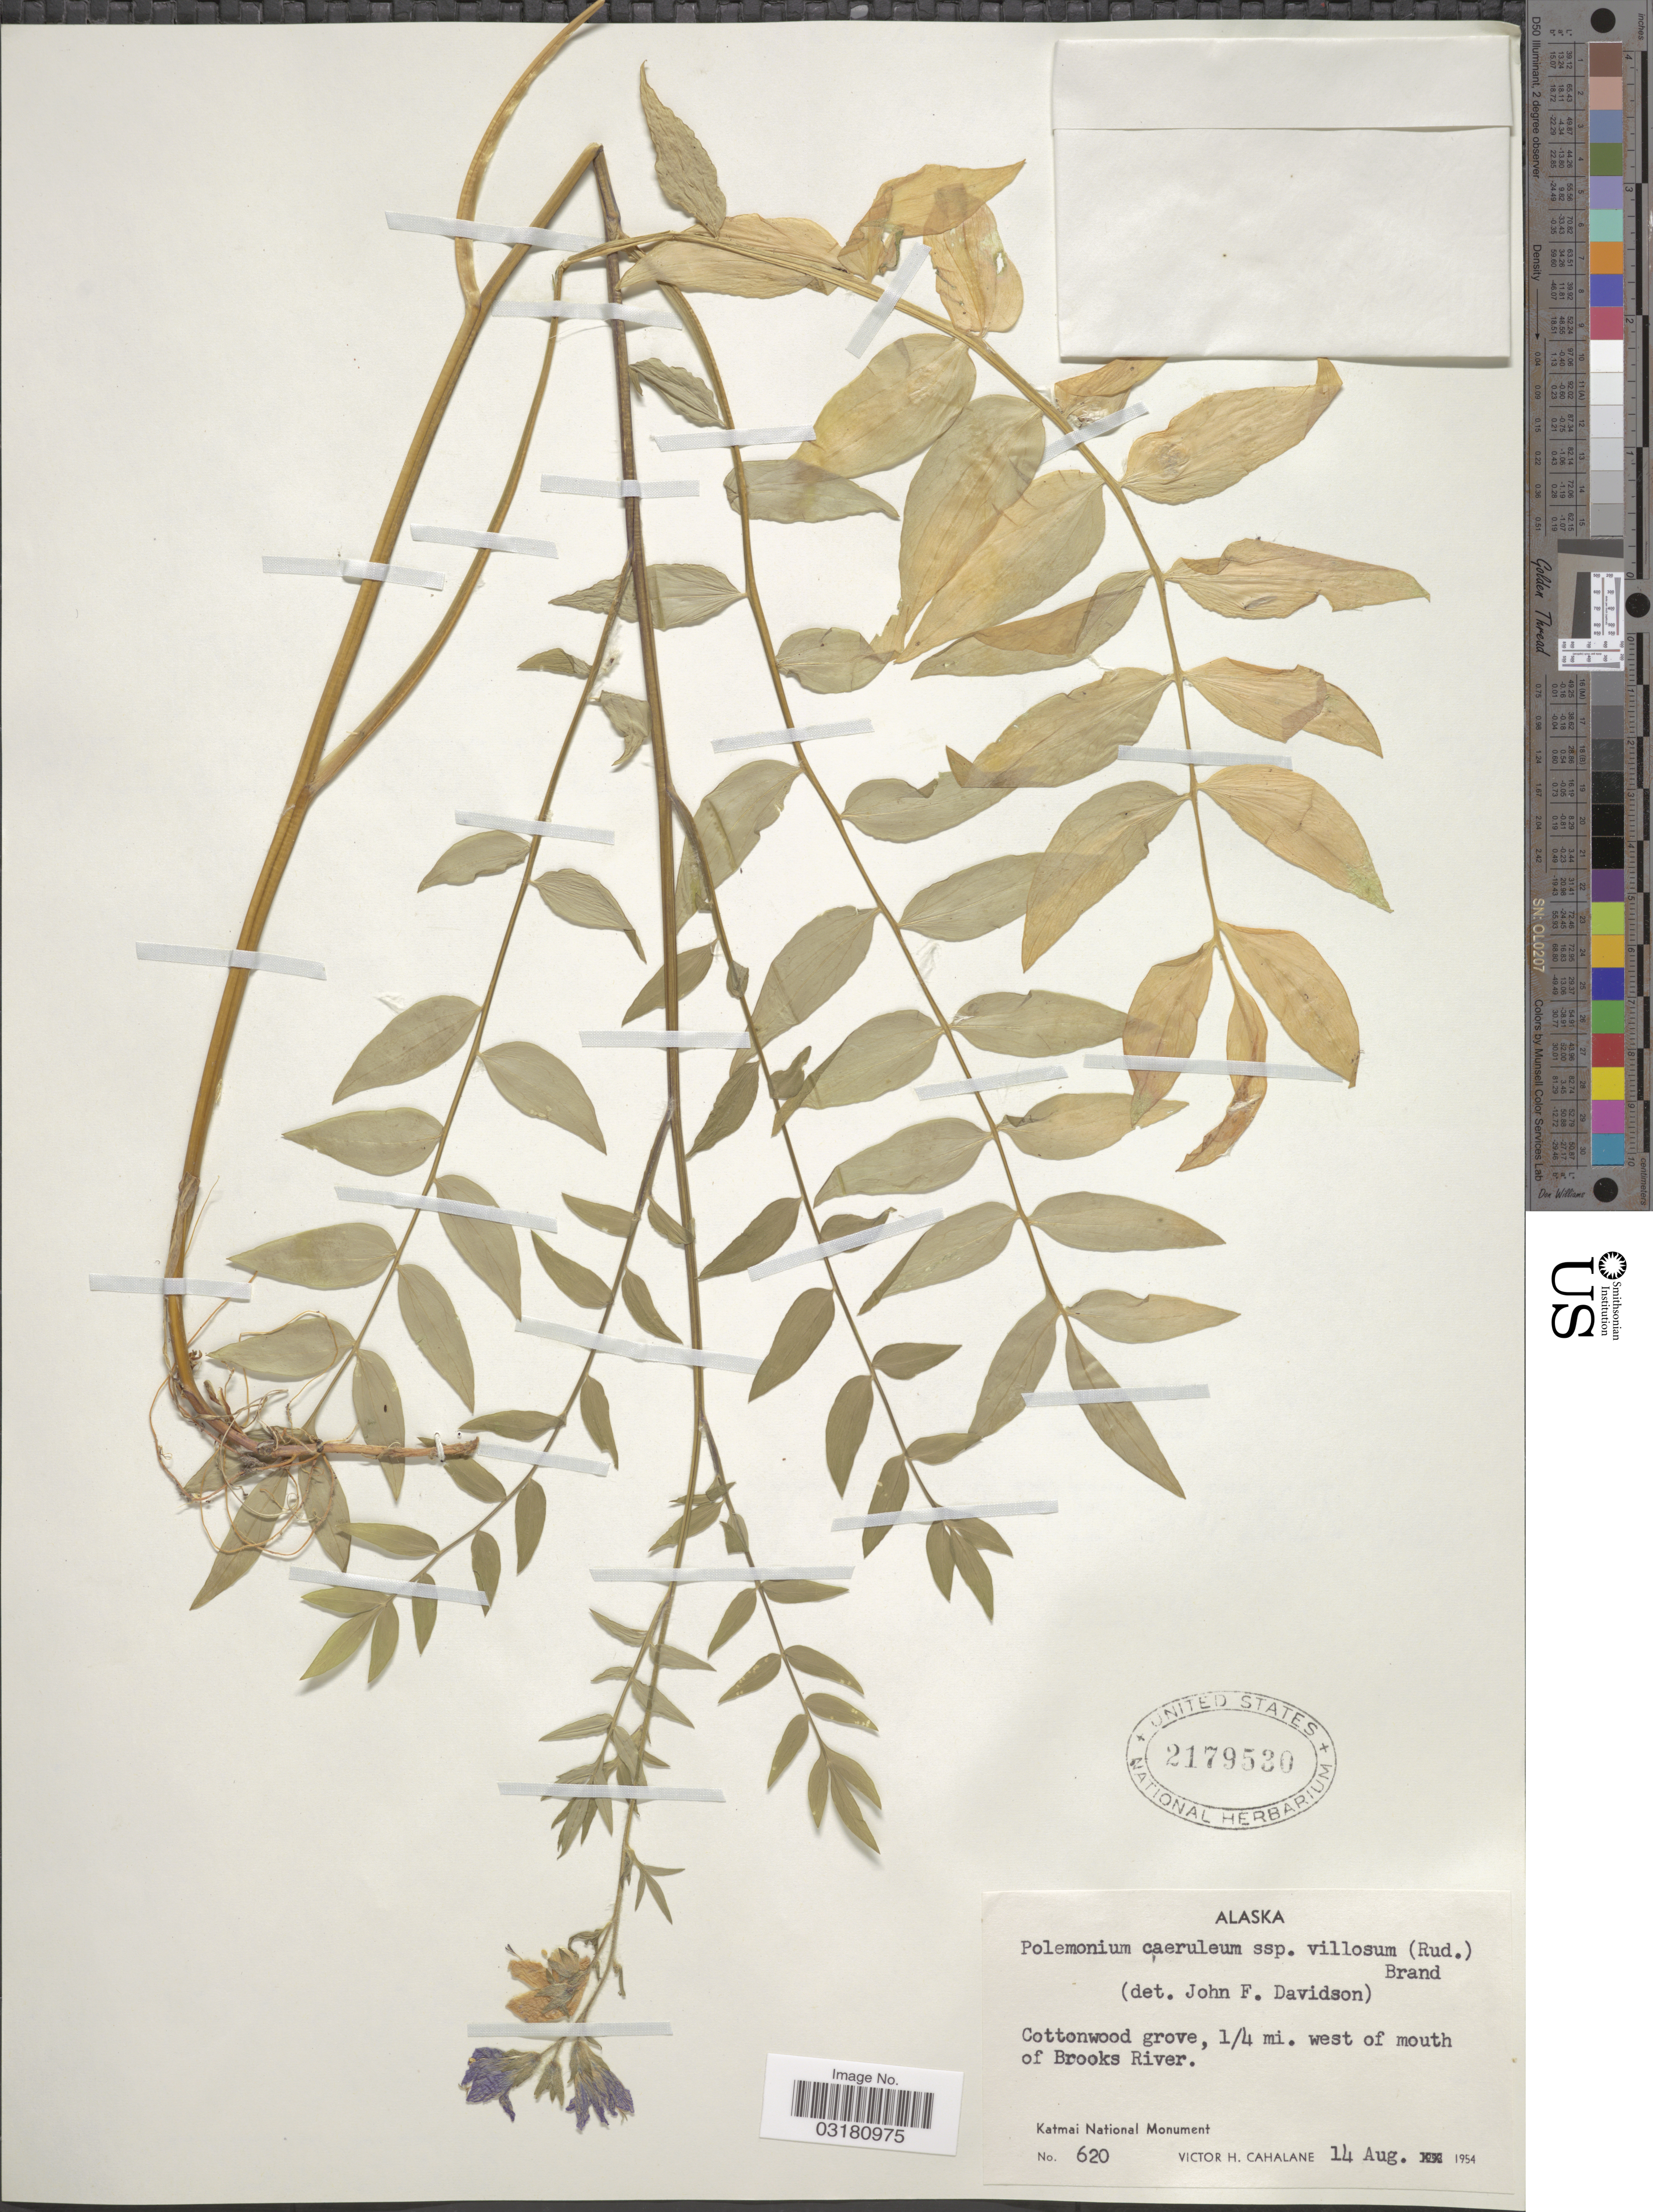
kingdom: Plantae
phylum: Tracheophyta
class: Magnoliopsida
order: Ericales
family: Polemoniaceae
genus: Polemonium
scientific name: Polemonium caeruleum var. villosum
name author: (Rudolph ex Georgi) Brand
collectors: V. Cahalane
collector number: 620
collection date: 1954-08-14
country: United States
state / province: Alaska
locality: Cottonwood grove, ¼ mi. west of mouth of Brooks River. Katmai National Monument.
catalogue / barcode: US 2179530